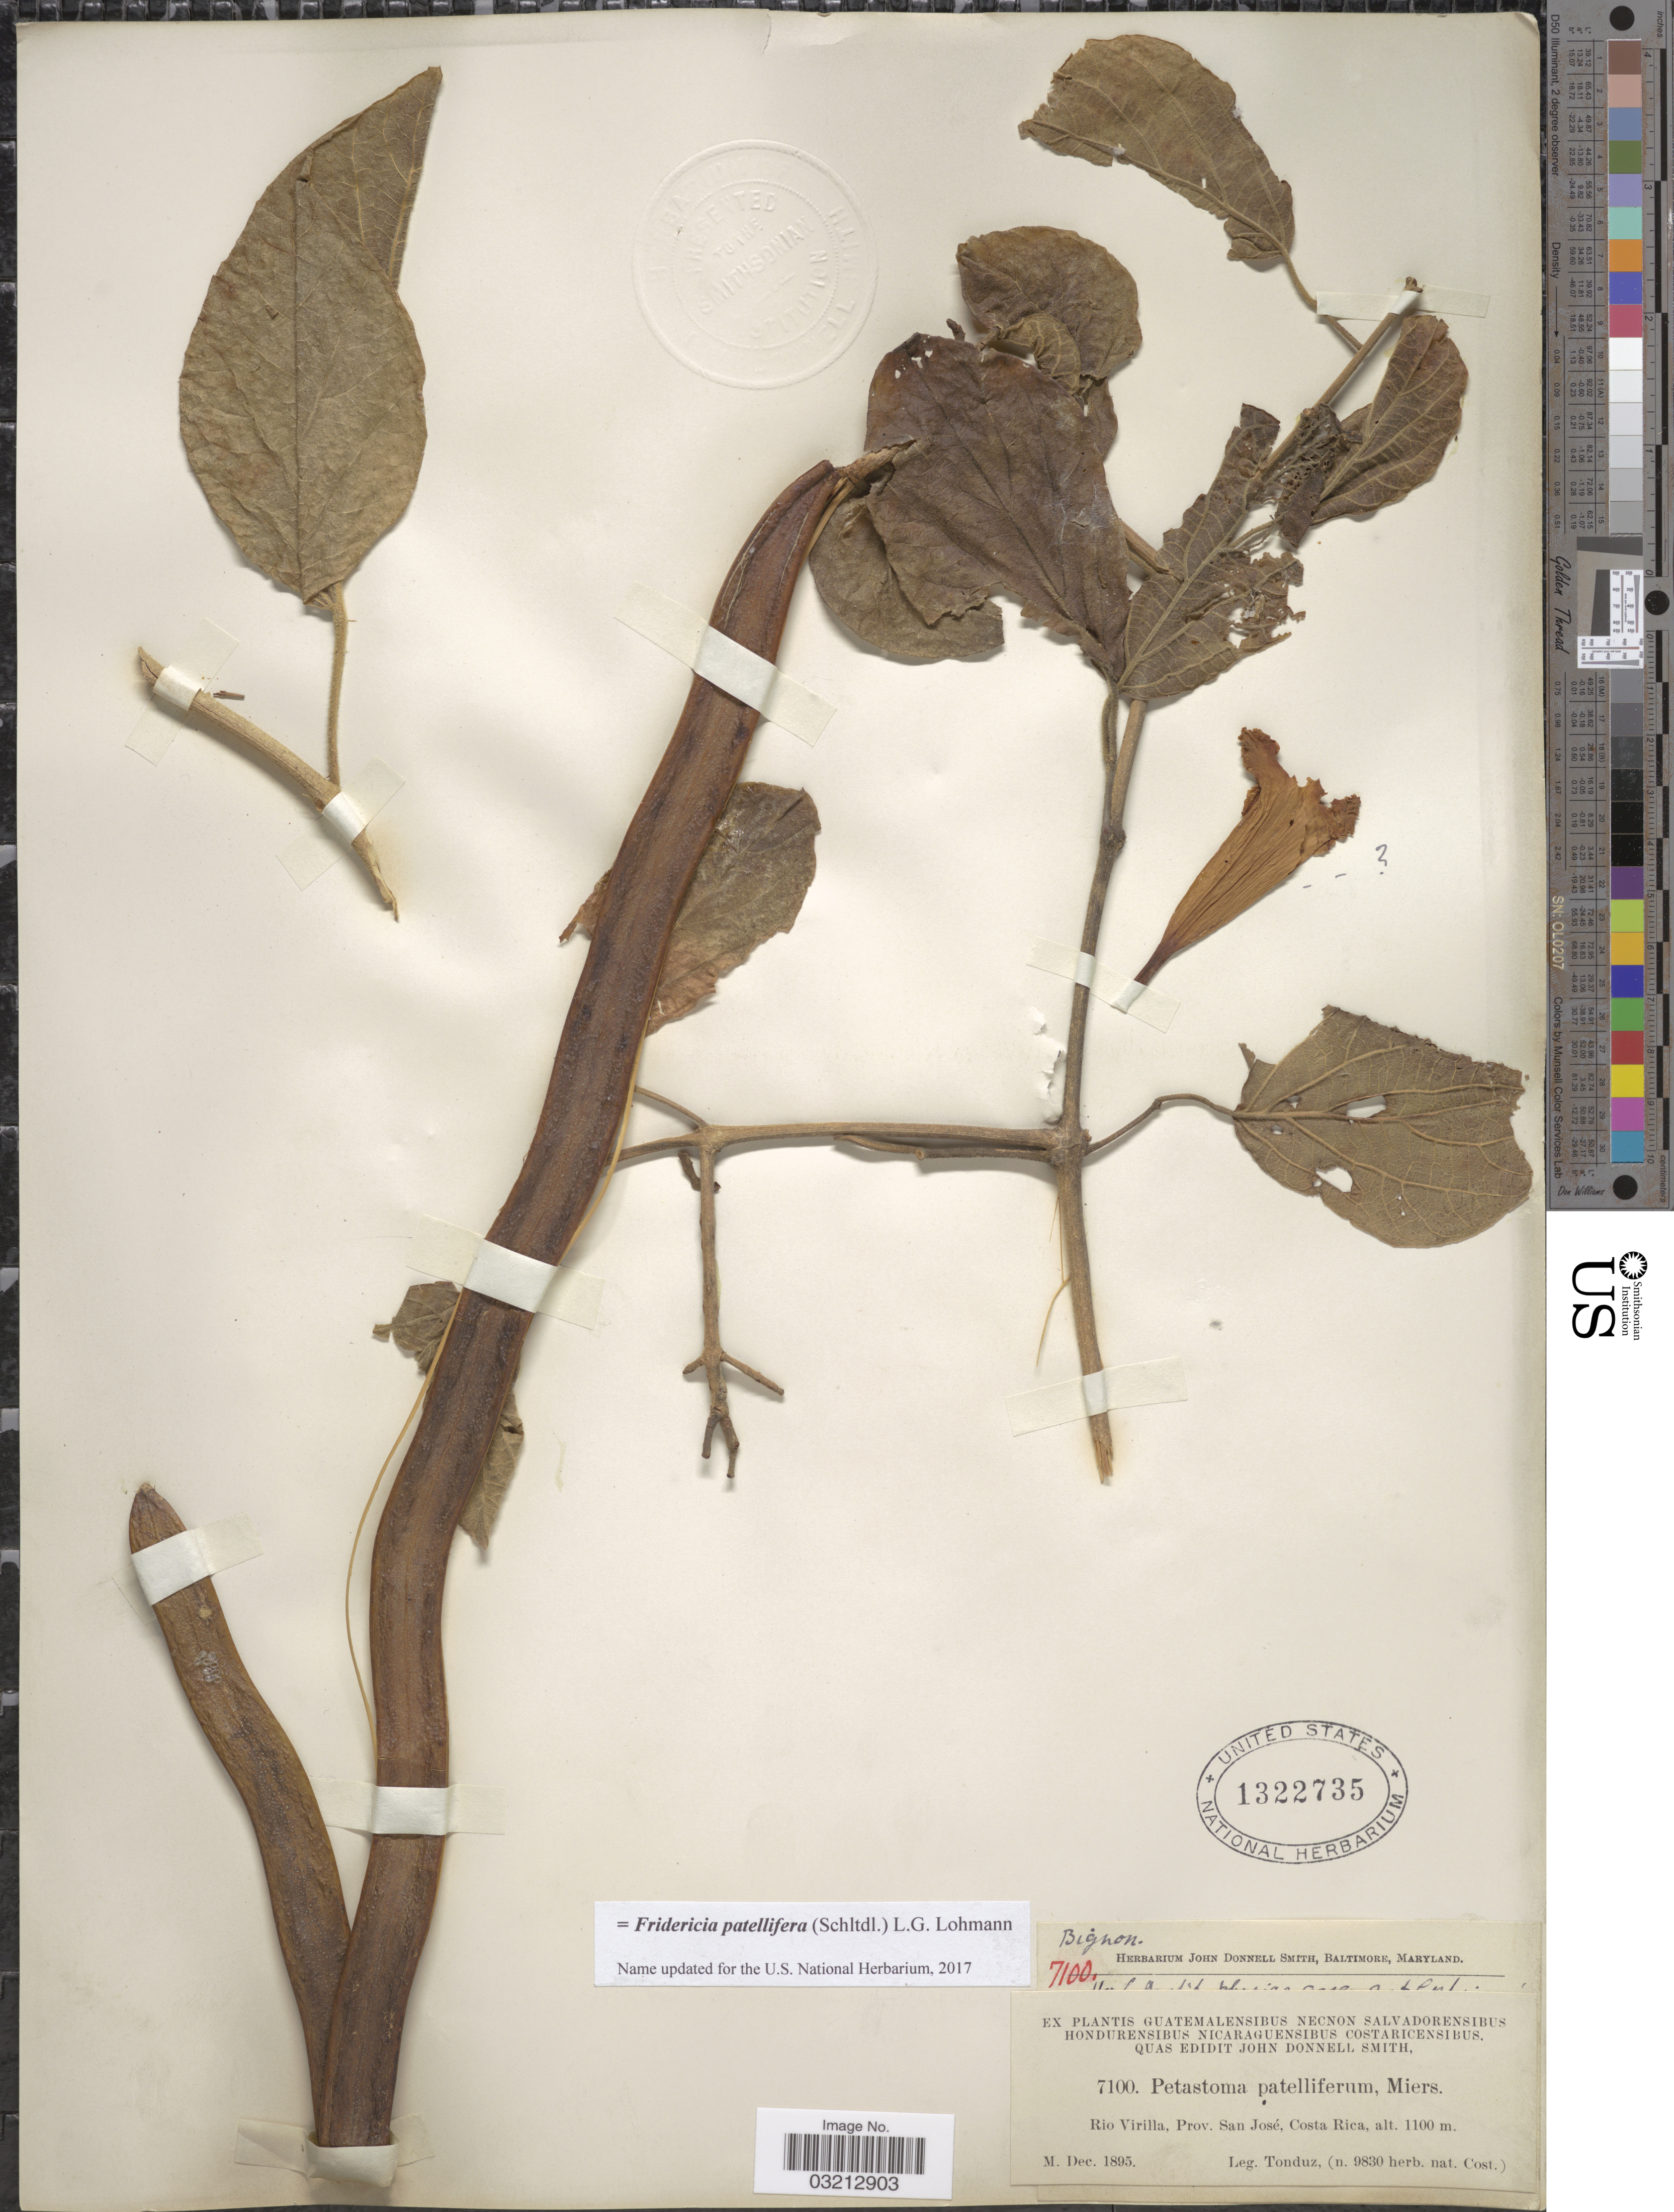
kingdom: Plantae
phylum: Tracheophyta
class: Magnoliopsida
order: Lamiales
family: Bignoniaceae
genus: Fridericia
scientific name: Fridericia patellifera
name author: (Schltdl.) L.G. Lohmann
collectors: Tonduz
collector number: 7100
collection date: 1895-12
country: Costa Rica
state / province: San José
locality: Rio Virilla.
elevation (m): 1100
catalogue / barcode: US 1322735